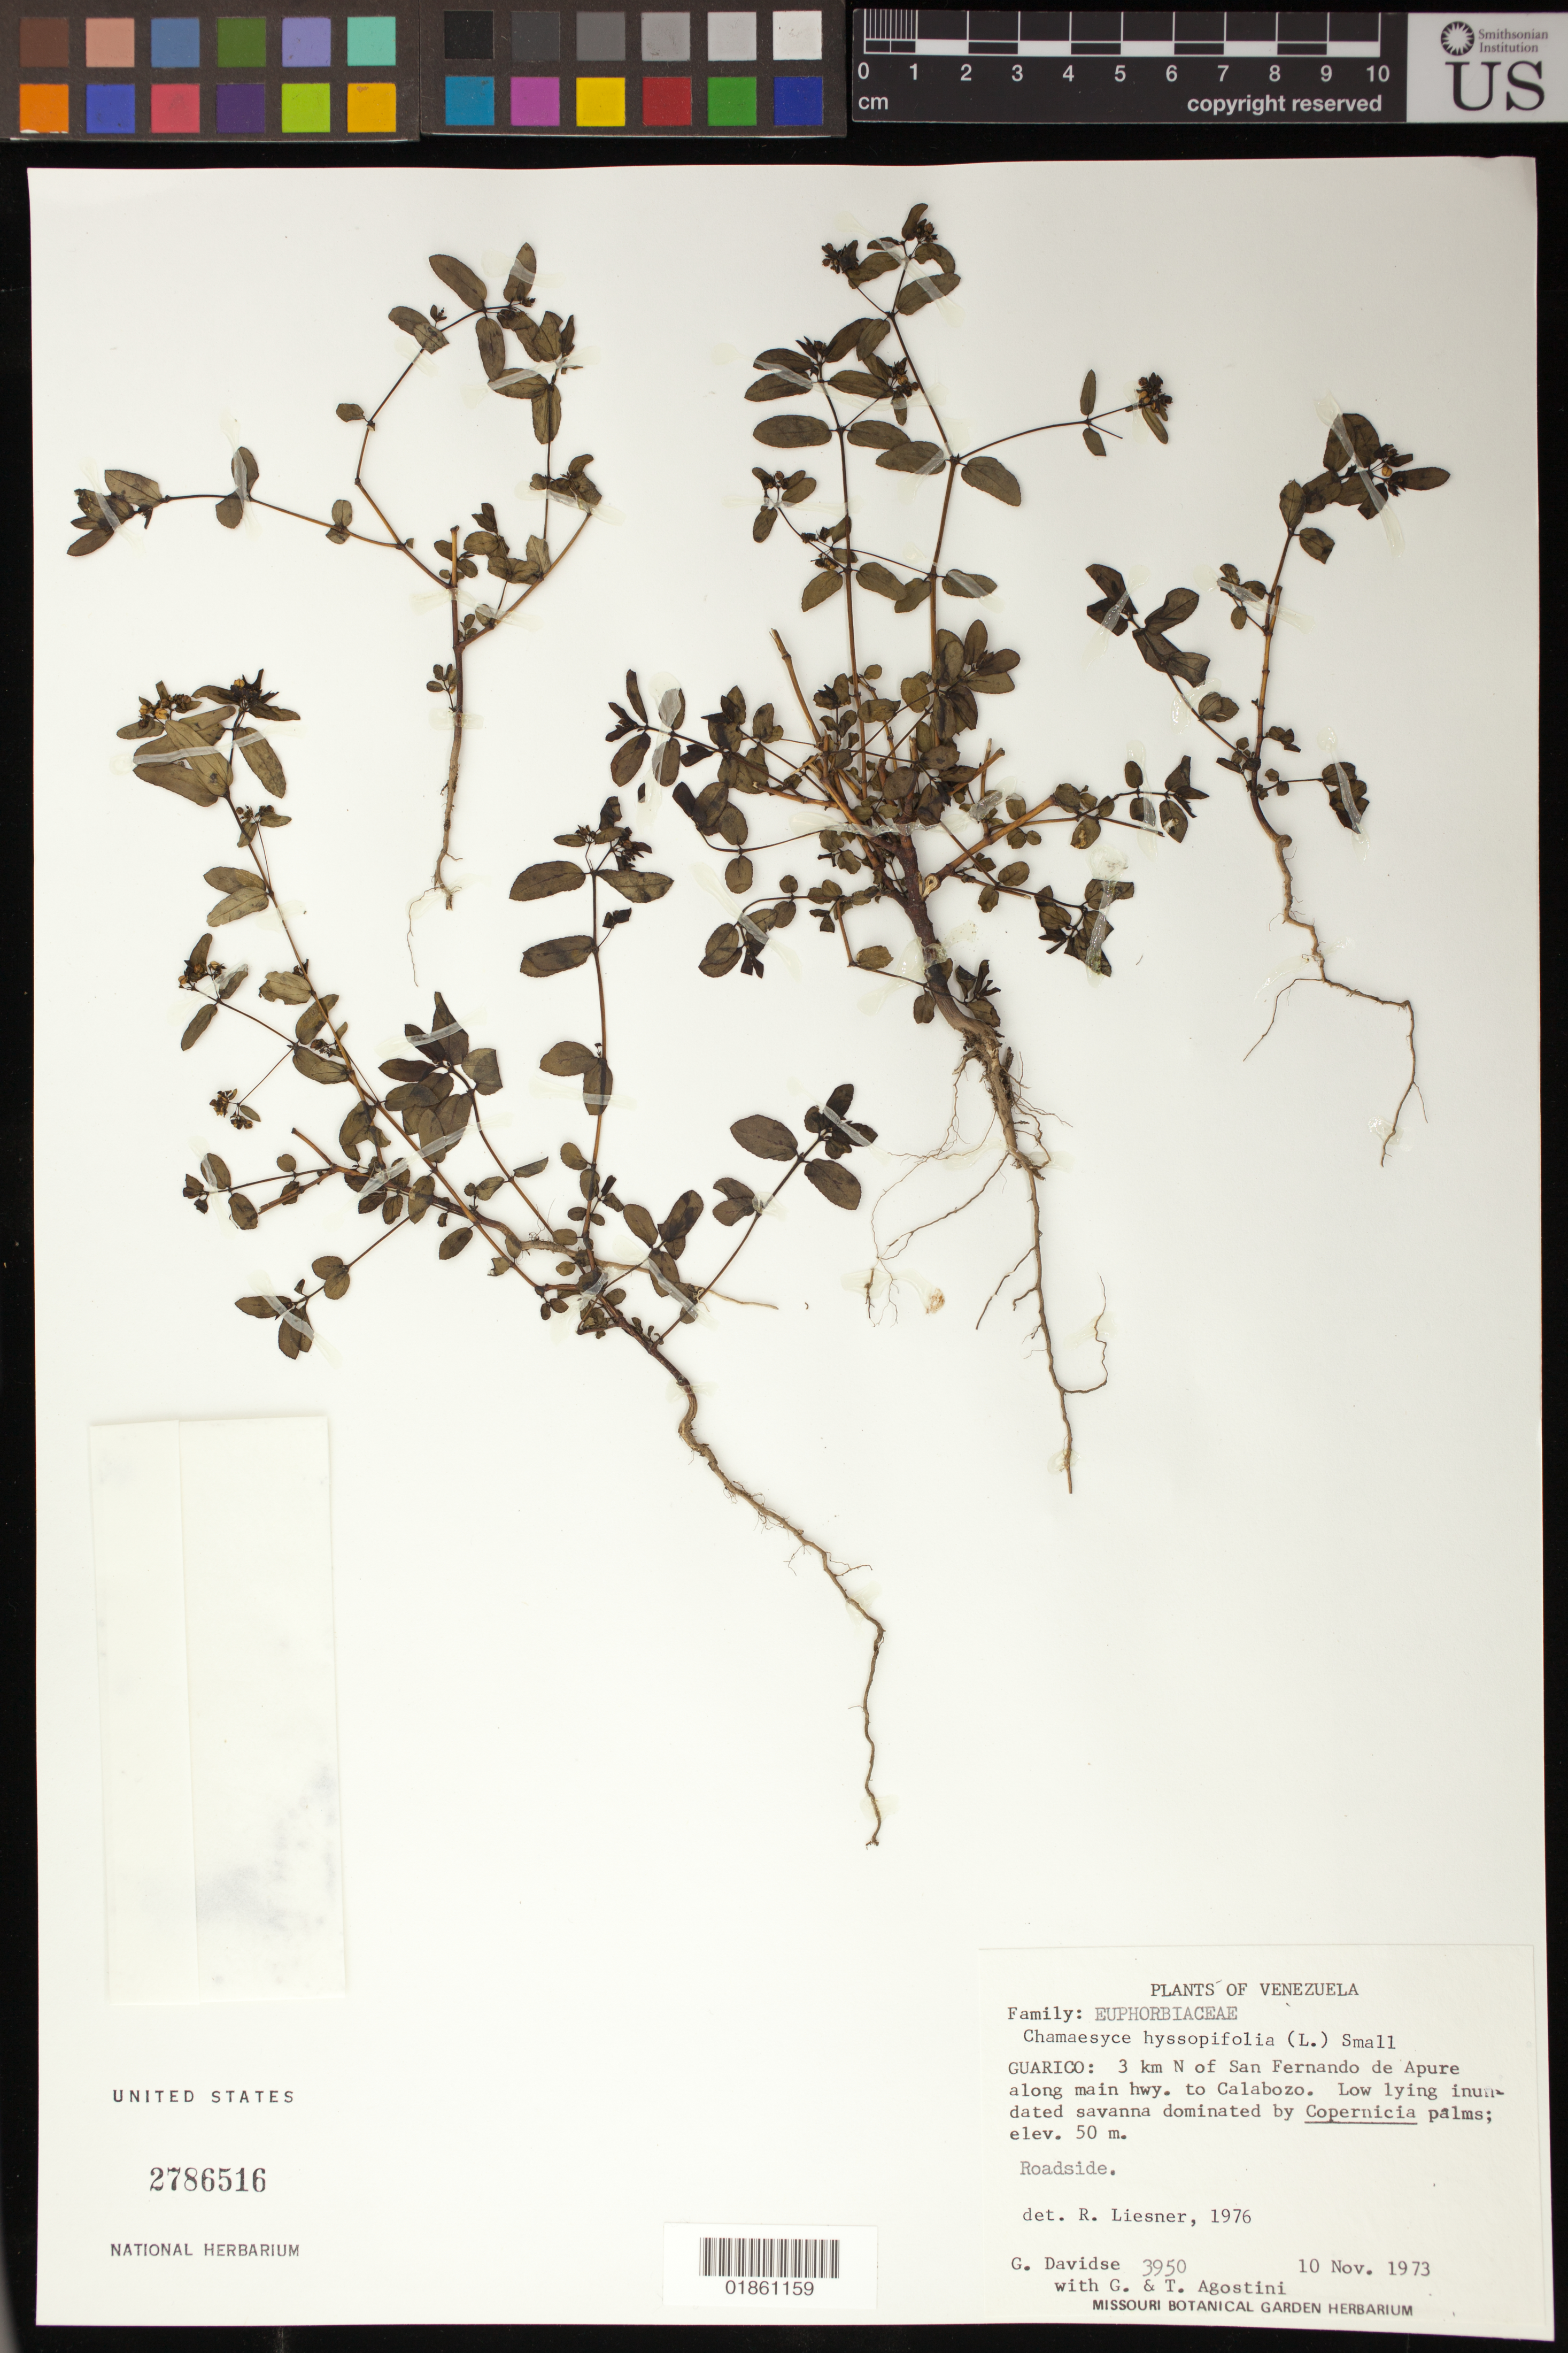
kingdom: Plantae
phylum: Tracheophyta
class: Magnoliopsida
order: Malpighiales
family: Euphorbiaceae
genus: Euphorbia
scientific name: Euphorbia hyssopifolia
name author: L.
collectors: G. Davidse, G. Agostini & T. Agostini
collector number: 3950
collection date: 1973-11-10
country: Venezuela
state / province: Guárico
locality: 3km N of San Fernando de apure along main hwy. to Calabozo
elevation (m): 50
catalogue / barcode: US 2786516